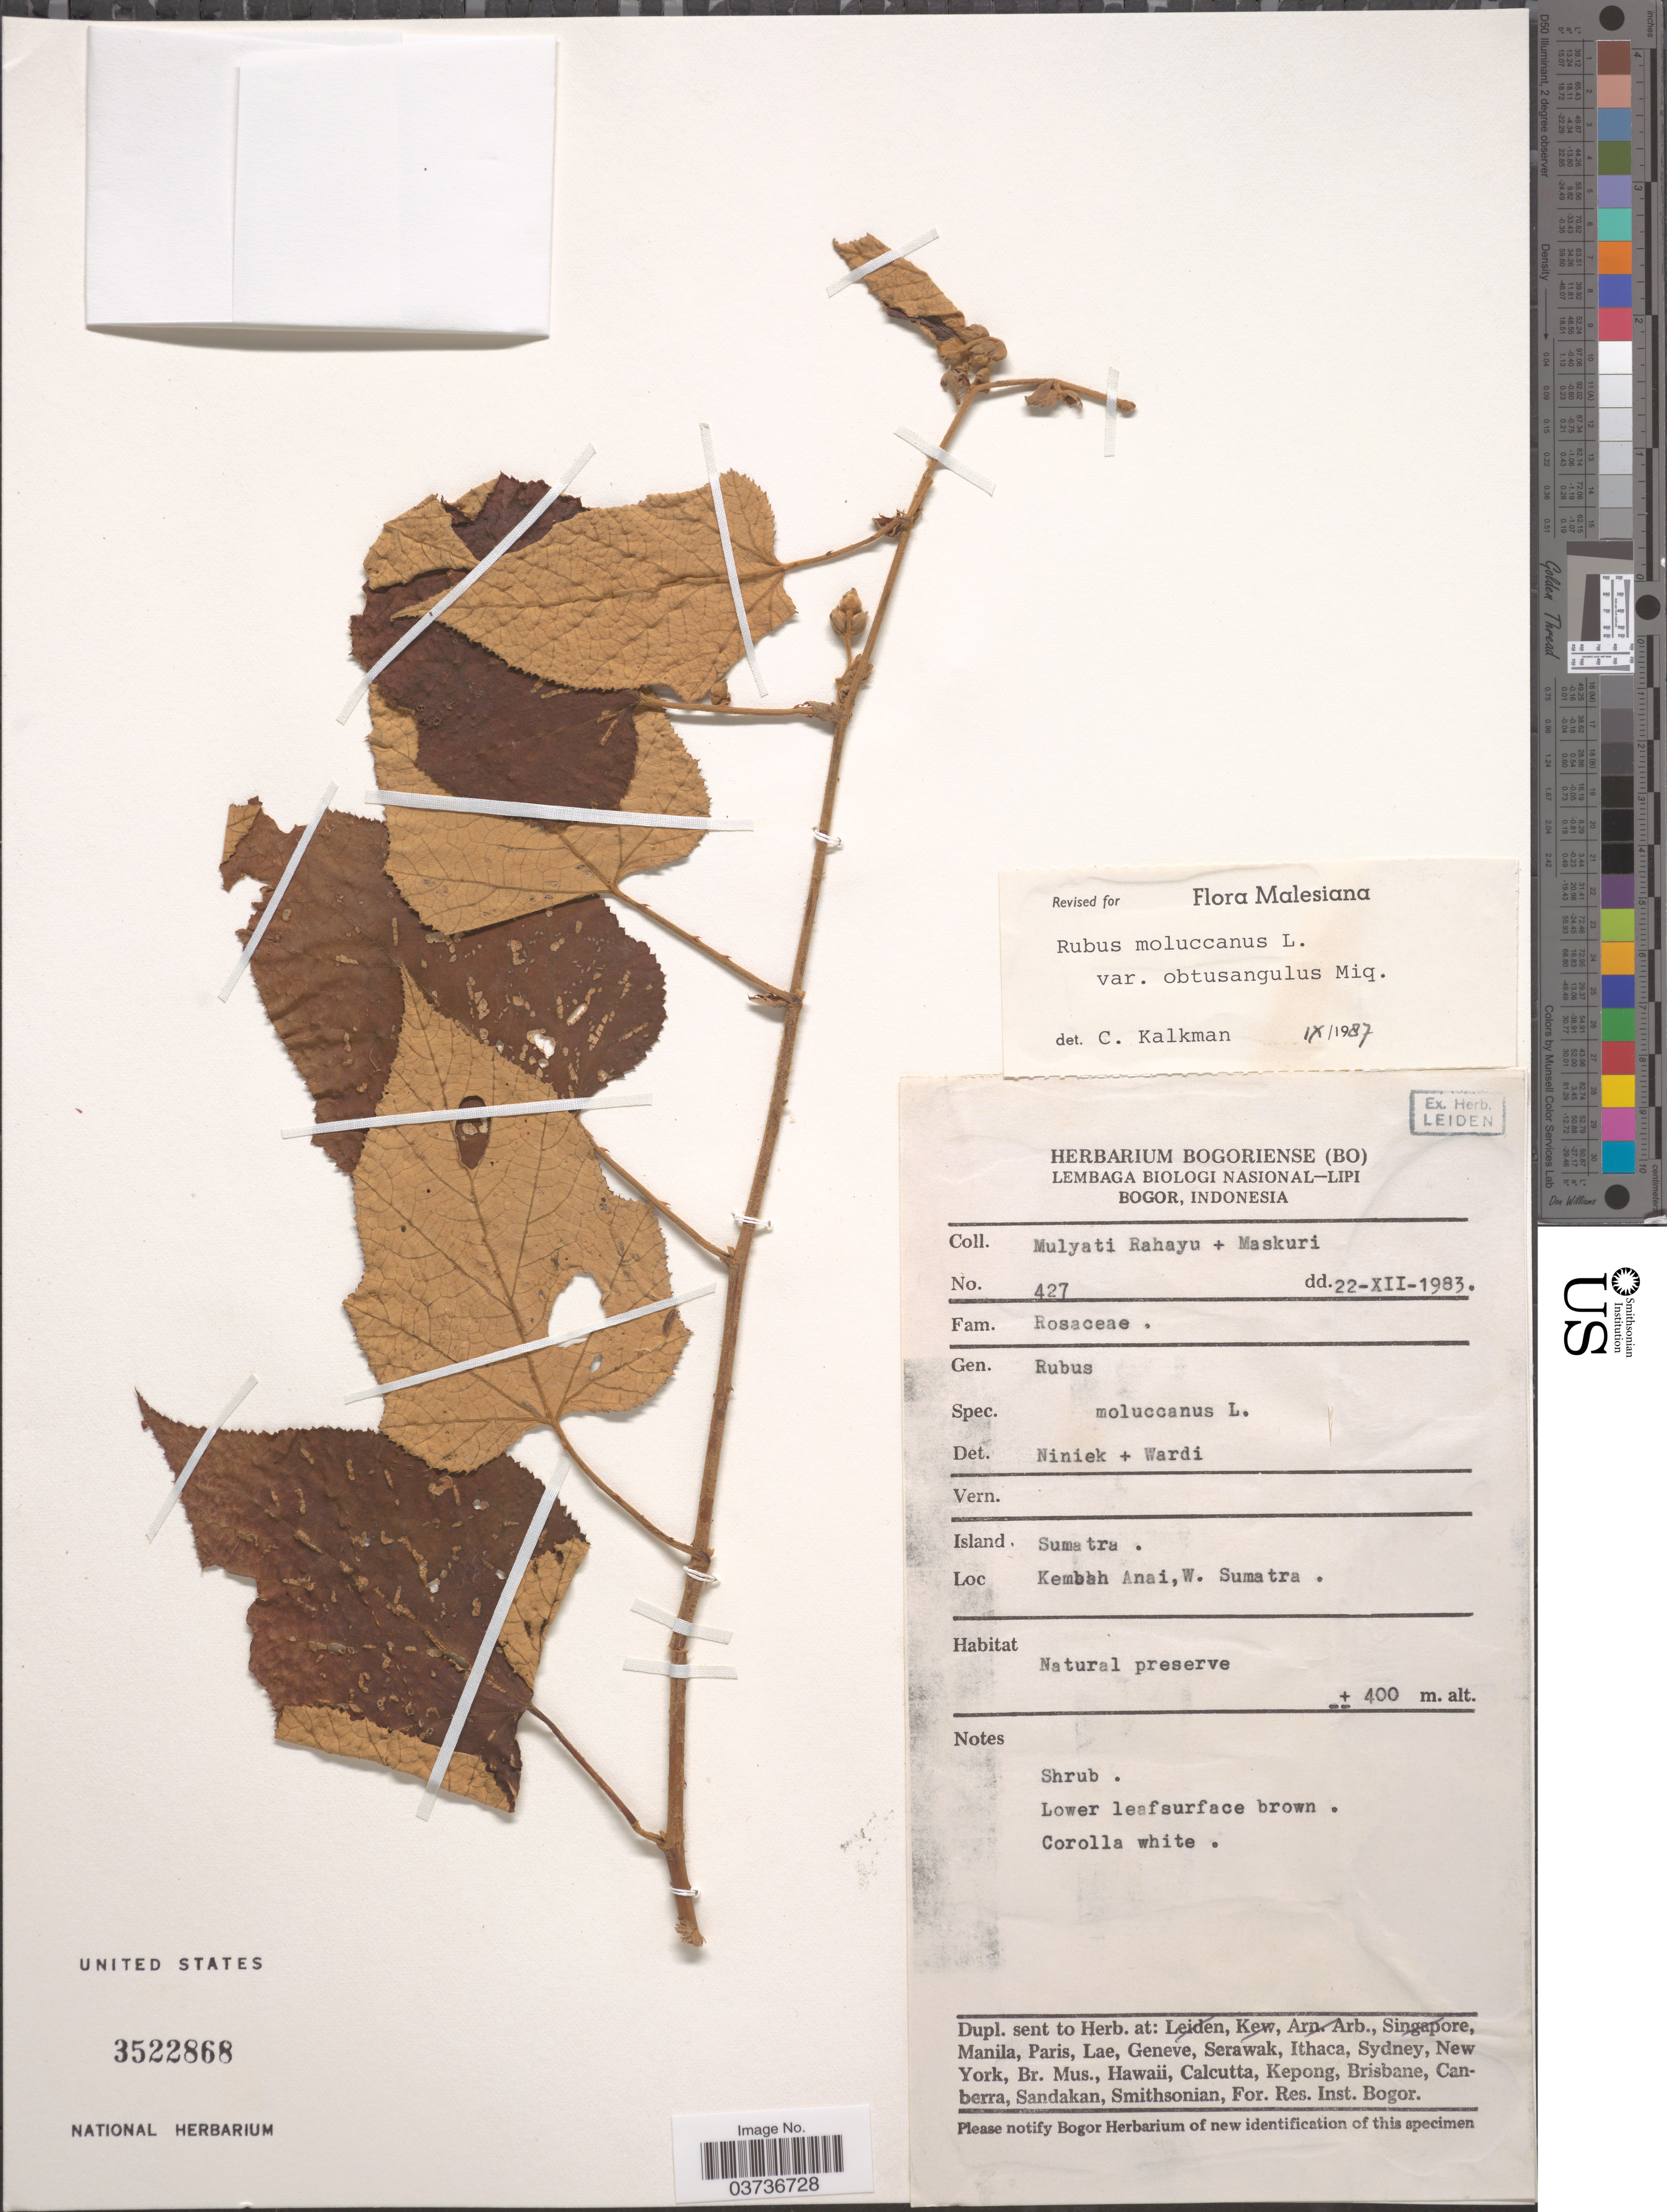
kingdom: Plantae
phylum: Tracheophyta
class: Magnoliopsida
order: Rosales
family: Rosaceae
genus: Rubus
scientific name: Rubus moluccanus var. obtusangulus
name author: Miq.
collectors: M. Rahayu & Maskuri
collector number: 427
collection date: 1983-12-22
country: Indonesia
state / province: Sumatra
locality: Island Sumatra. Kembah Anai, W. Sumatra.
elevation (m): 400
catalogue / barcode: US 3522868